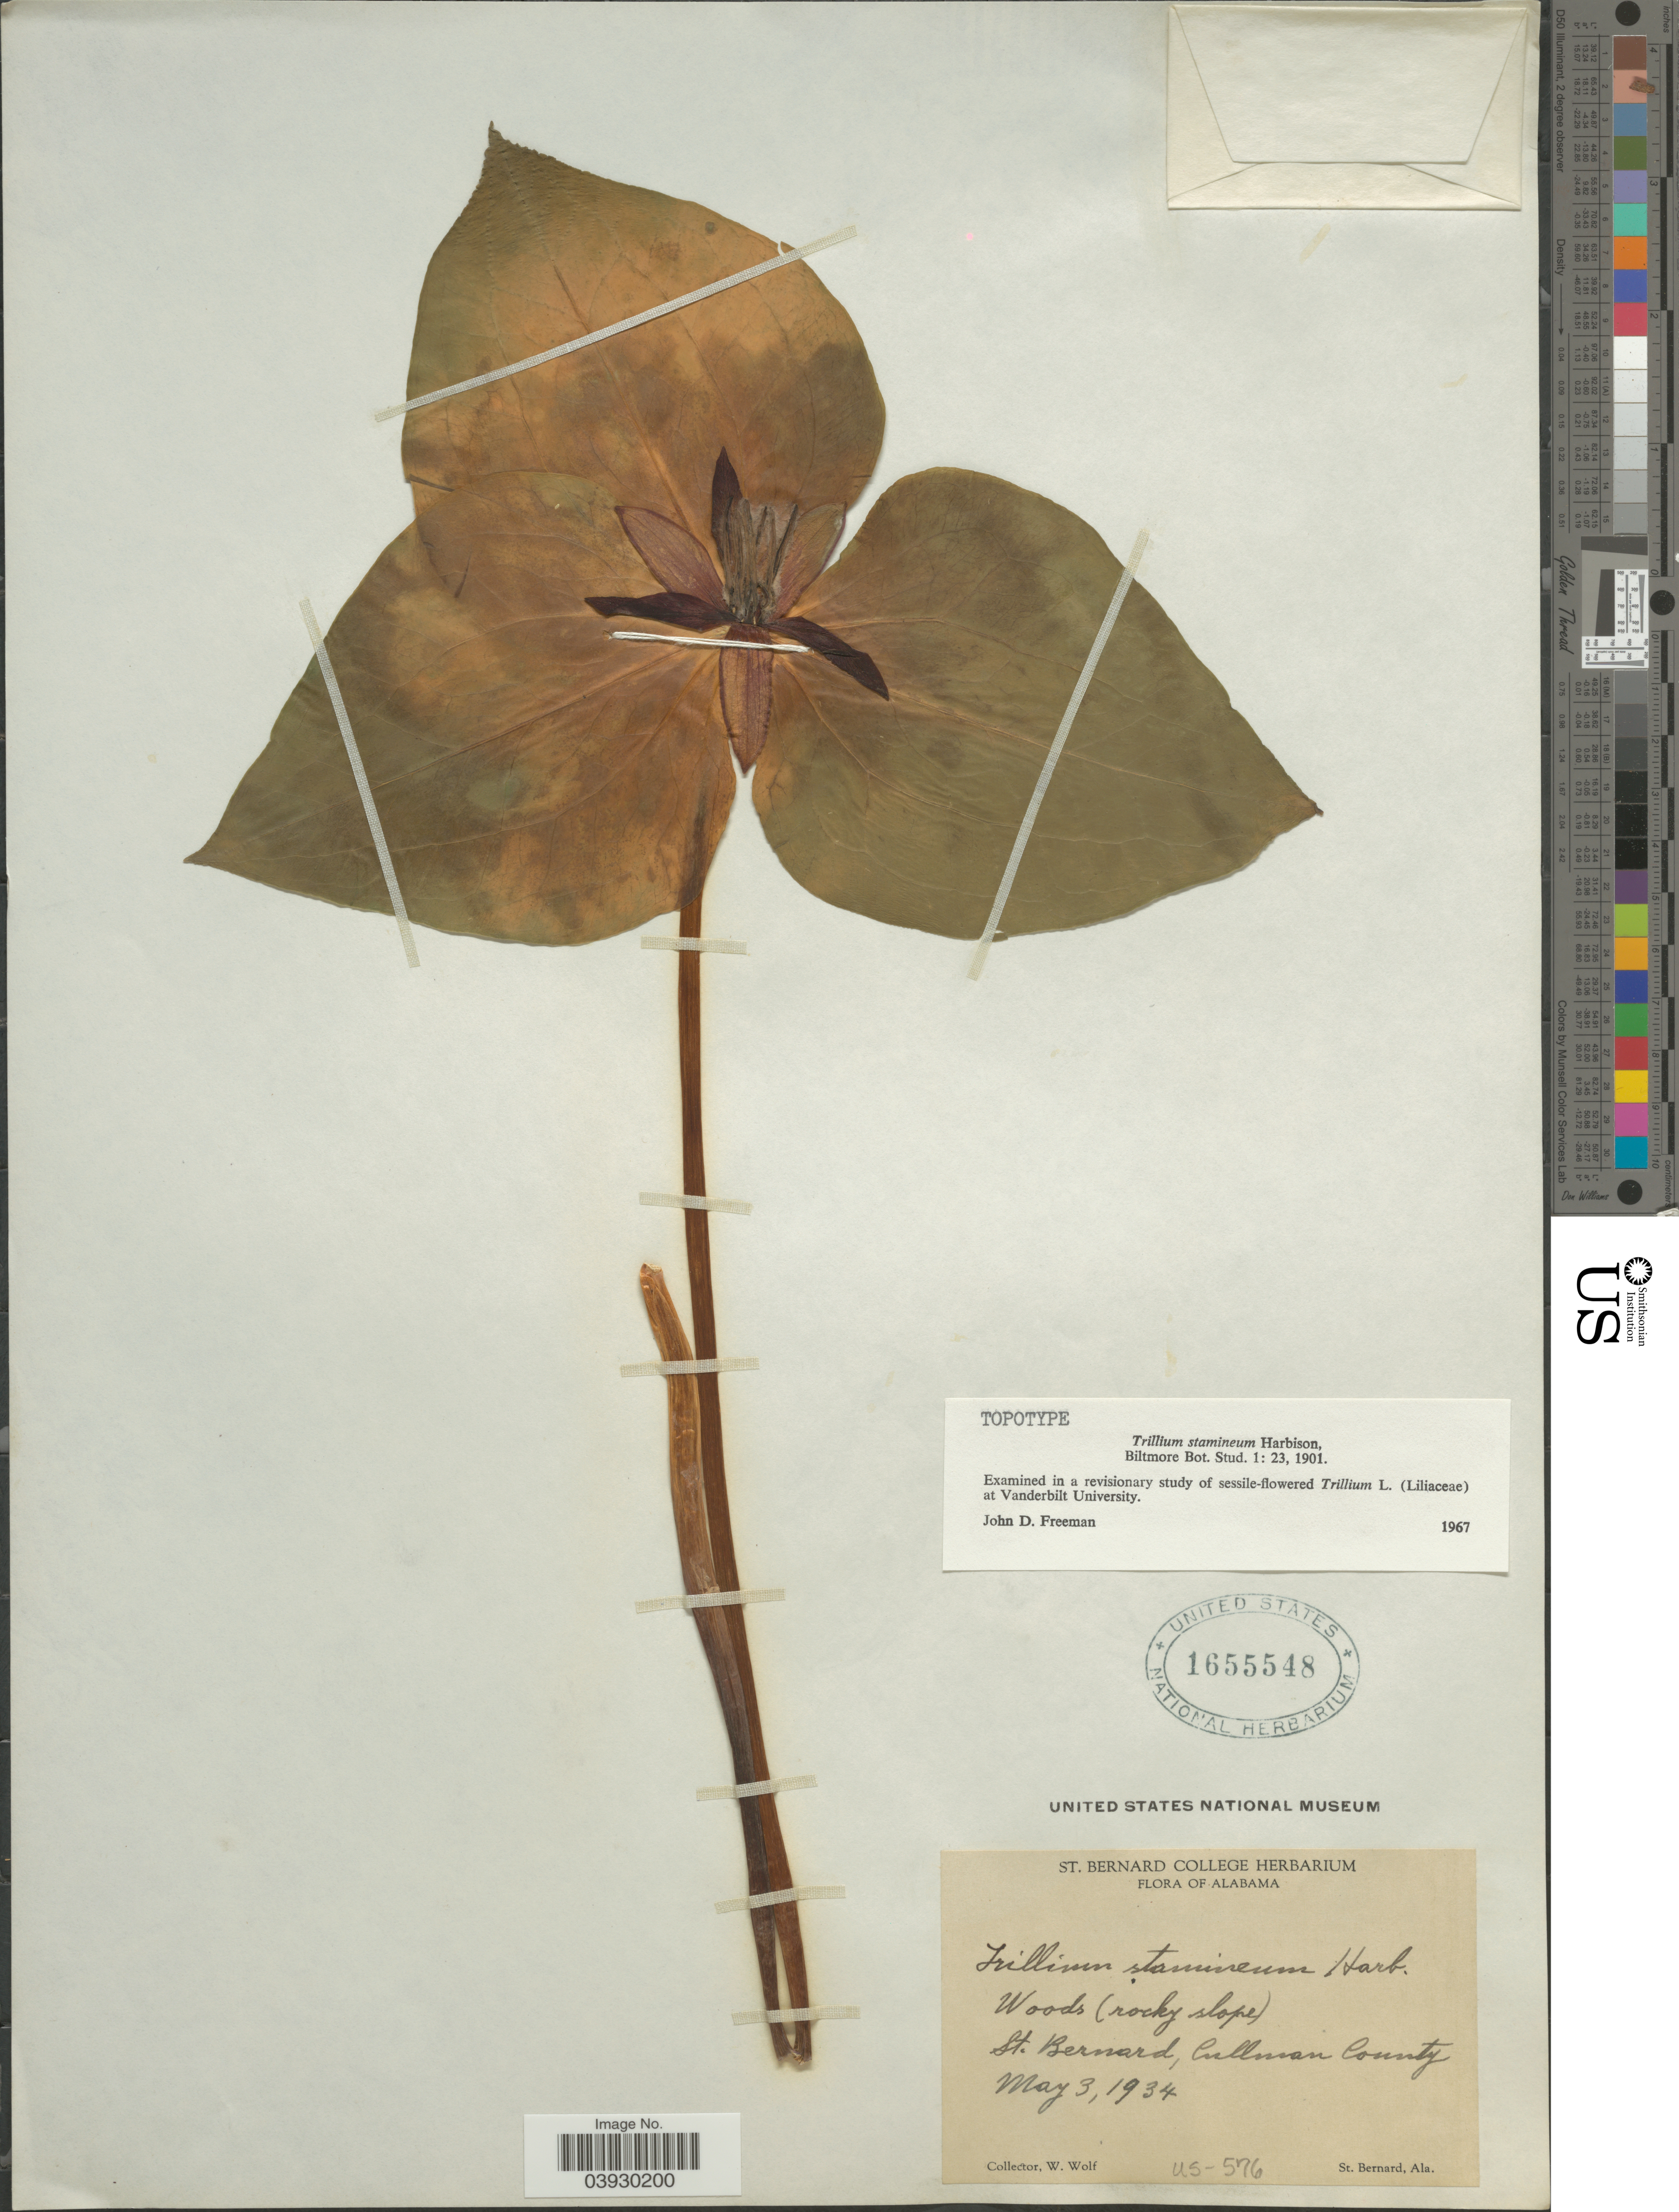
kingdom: Plantae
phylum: Tracheophyta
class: Liliopsida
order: Liliales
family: Melanthiaceae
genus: Trillium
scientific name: Trillium stamineum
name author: Harb.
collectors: W. Wolf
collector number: US-576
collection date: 1934-05-03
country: United States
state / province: Alabama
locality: St. Bernard, Cullman County.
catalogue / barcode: US 1655548